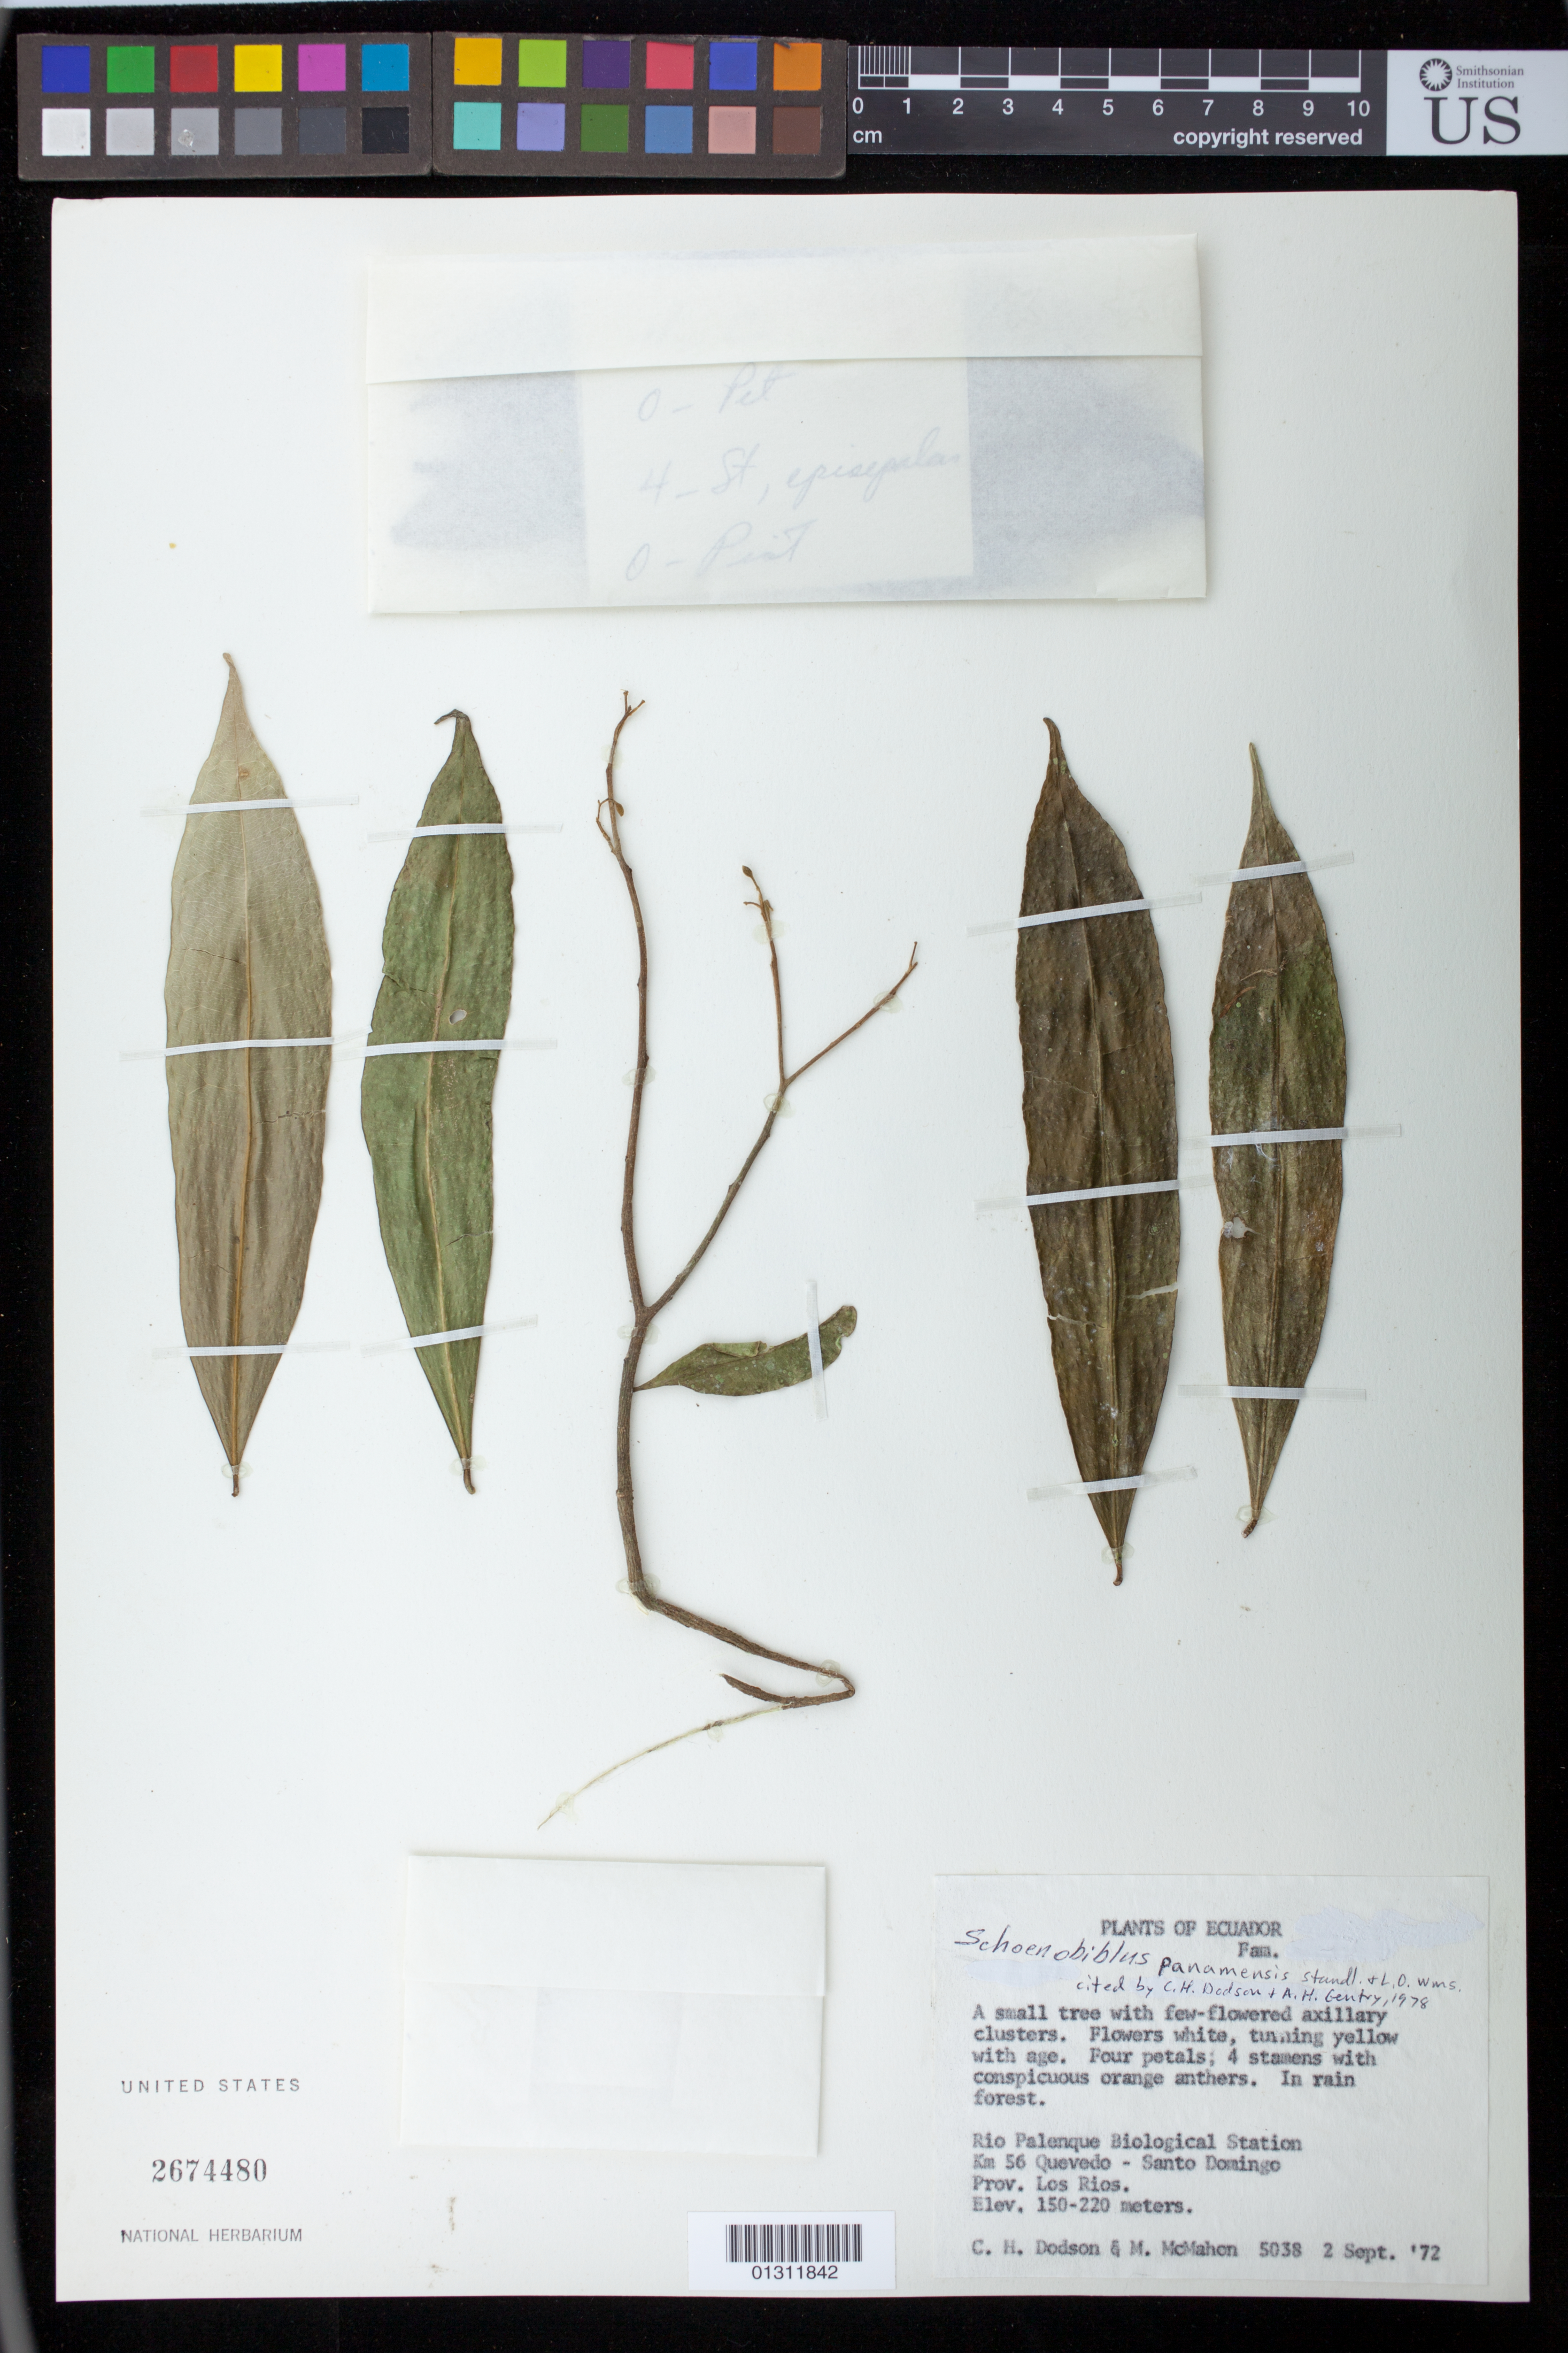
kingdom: Plantae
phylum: Tracheophyta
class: Magnoliopsida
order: Malvales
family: Thymelaeaceae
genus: Schoenobiblus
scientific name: Schoenobiblus panamensis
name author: Standl. & L.O. Williams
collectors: C. H. Dodson & M. McMahon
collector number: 5038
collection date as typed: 01 Sep 1972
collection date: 1972-09-02/1972-09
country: Ecuador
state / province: Los Ríos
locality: Rio Palenque Biological Station, km 56 Quebedo - Santo Domingo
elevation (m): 150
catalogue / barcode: US 2674480